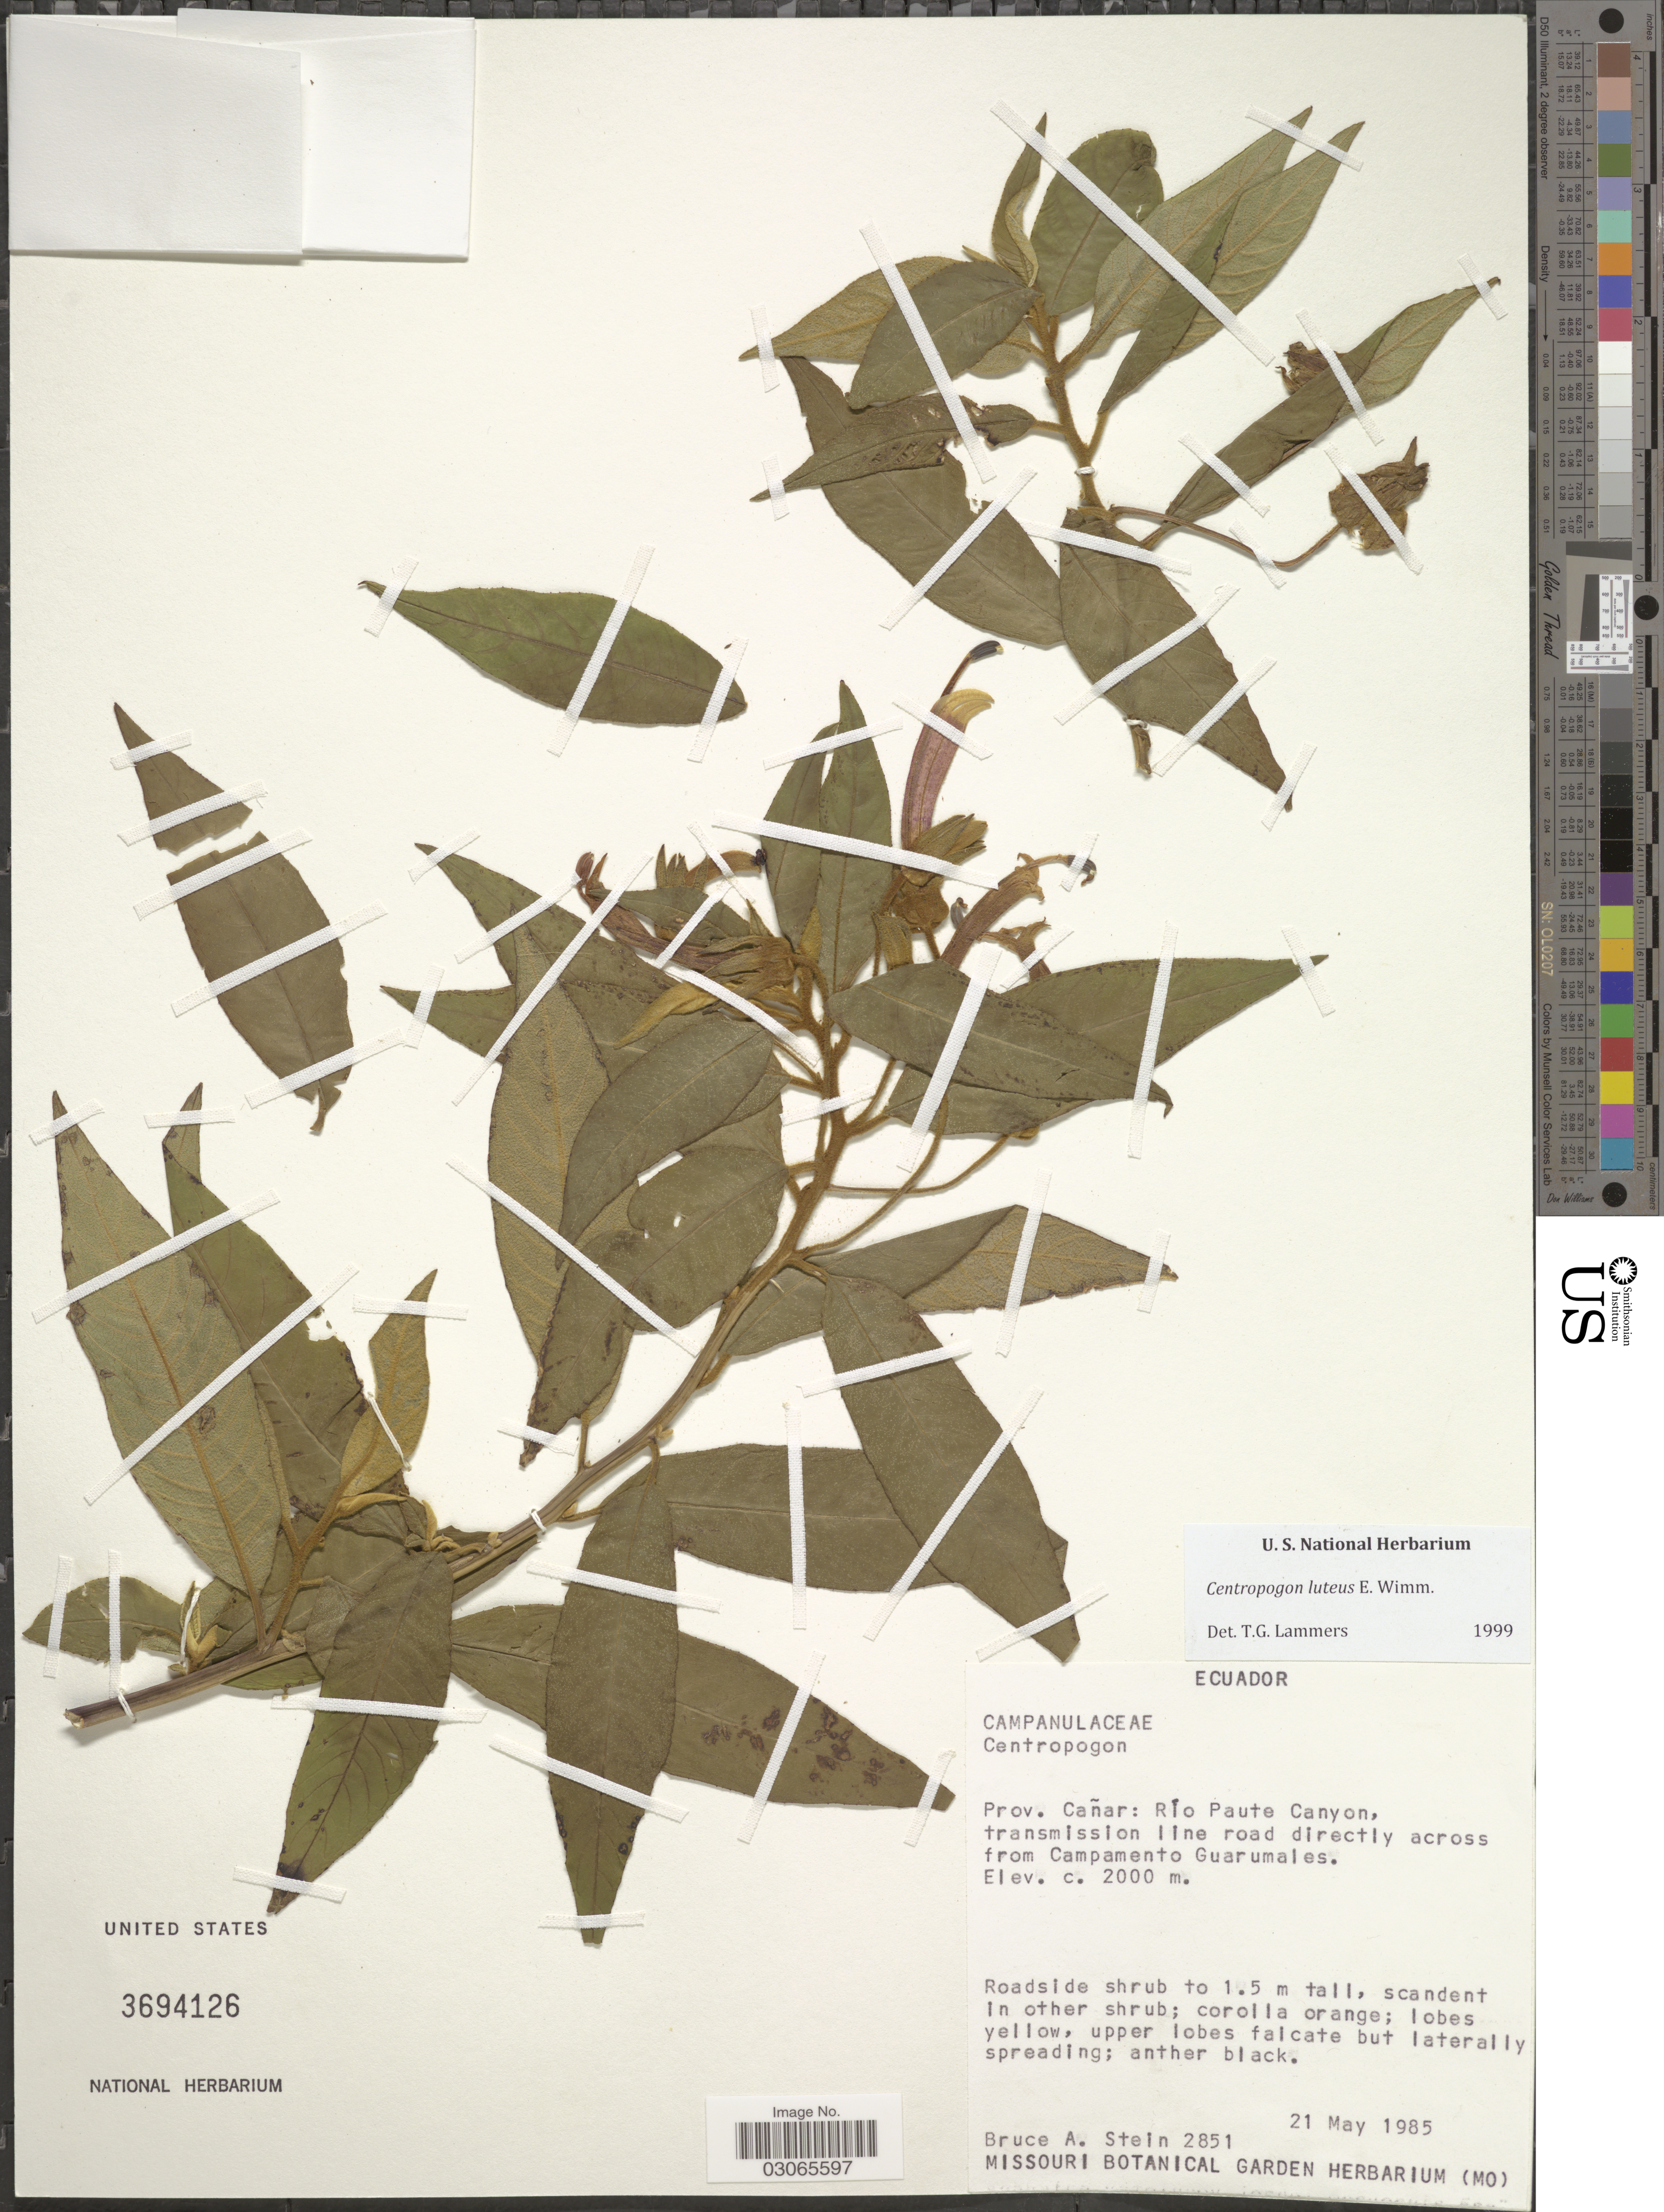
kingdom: Plantae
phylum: Tracheophyta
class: Magnoliopsida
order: Asterales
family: Campanulaceae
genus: Centropogon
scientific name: Centropogon luteus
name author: E. Wimm.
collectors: B. A. Stein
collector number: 2851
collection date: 1985-05-21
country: Ecuador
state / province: Cañar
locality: Río Paute Canyon, transmission line road directly across from Campamento Guarumales.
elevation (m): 2000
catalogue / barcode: US 3694126